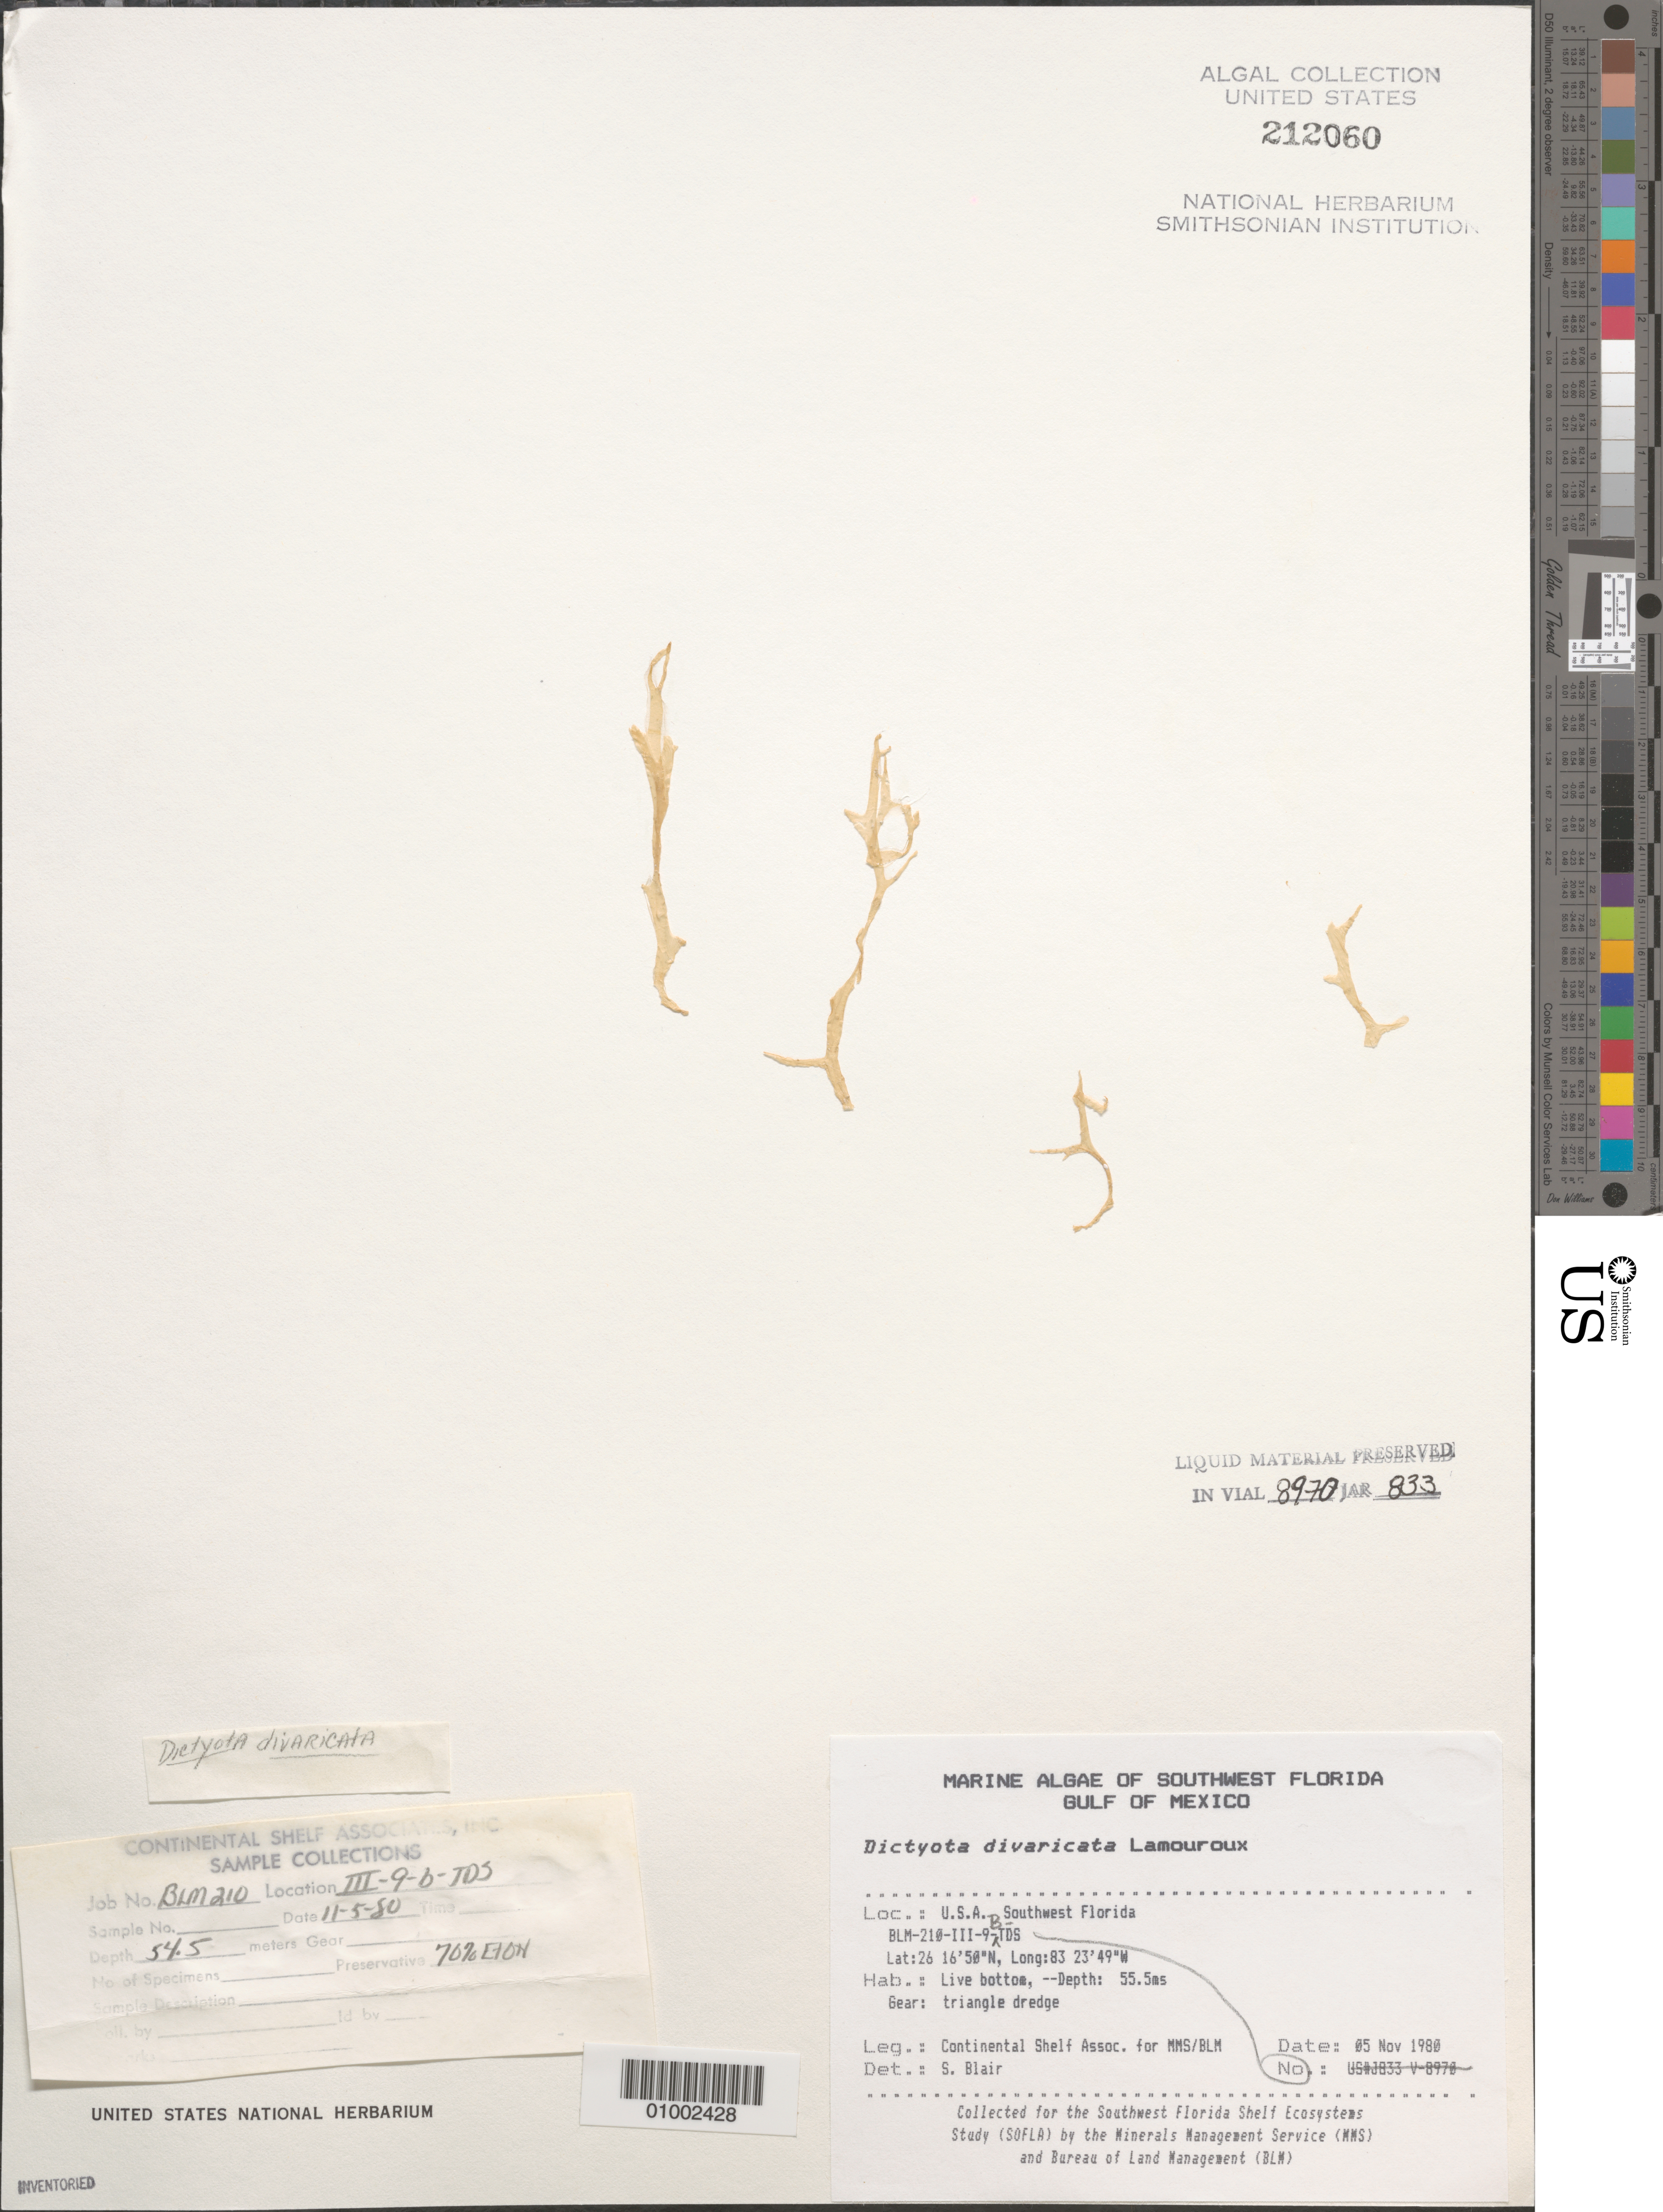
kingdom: Chromista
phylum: Ochrophyta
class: Phaeophyceae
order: Dictyotales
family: Dictyotaceae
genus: Dictyota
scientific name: Dictyota divaricata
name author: J.V.Lamouroux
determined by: Blair, S. M.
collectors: Continental Shelf Associates for the MMS/BLM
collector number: BLM-210-III-9-B-TDS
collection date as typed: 05 Nov 1980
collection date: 1980-11-05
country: United States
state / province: Florida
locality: Gulf of Mexico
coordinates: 26 16'50"N, 83 23'49"W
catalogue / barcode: US 212060